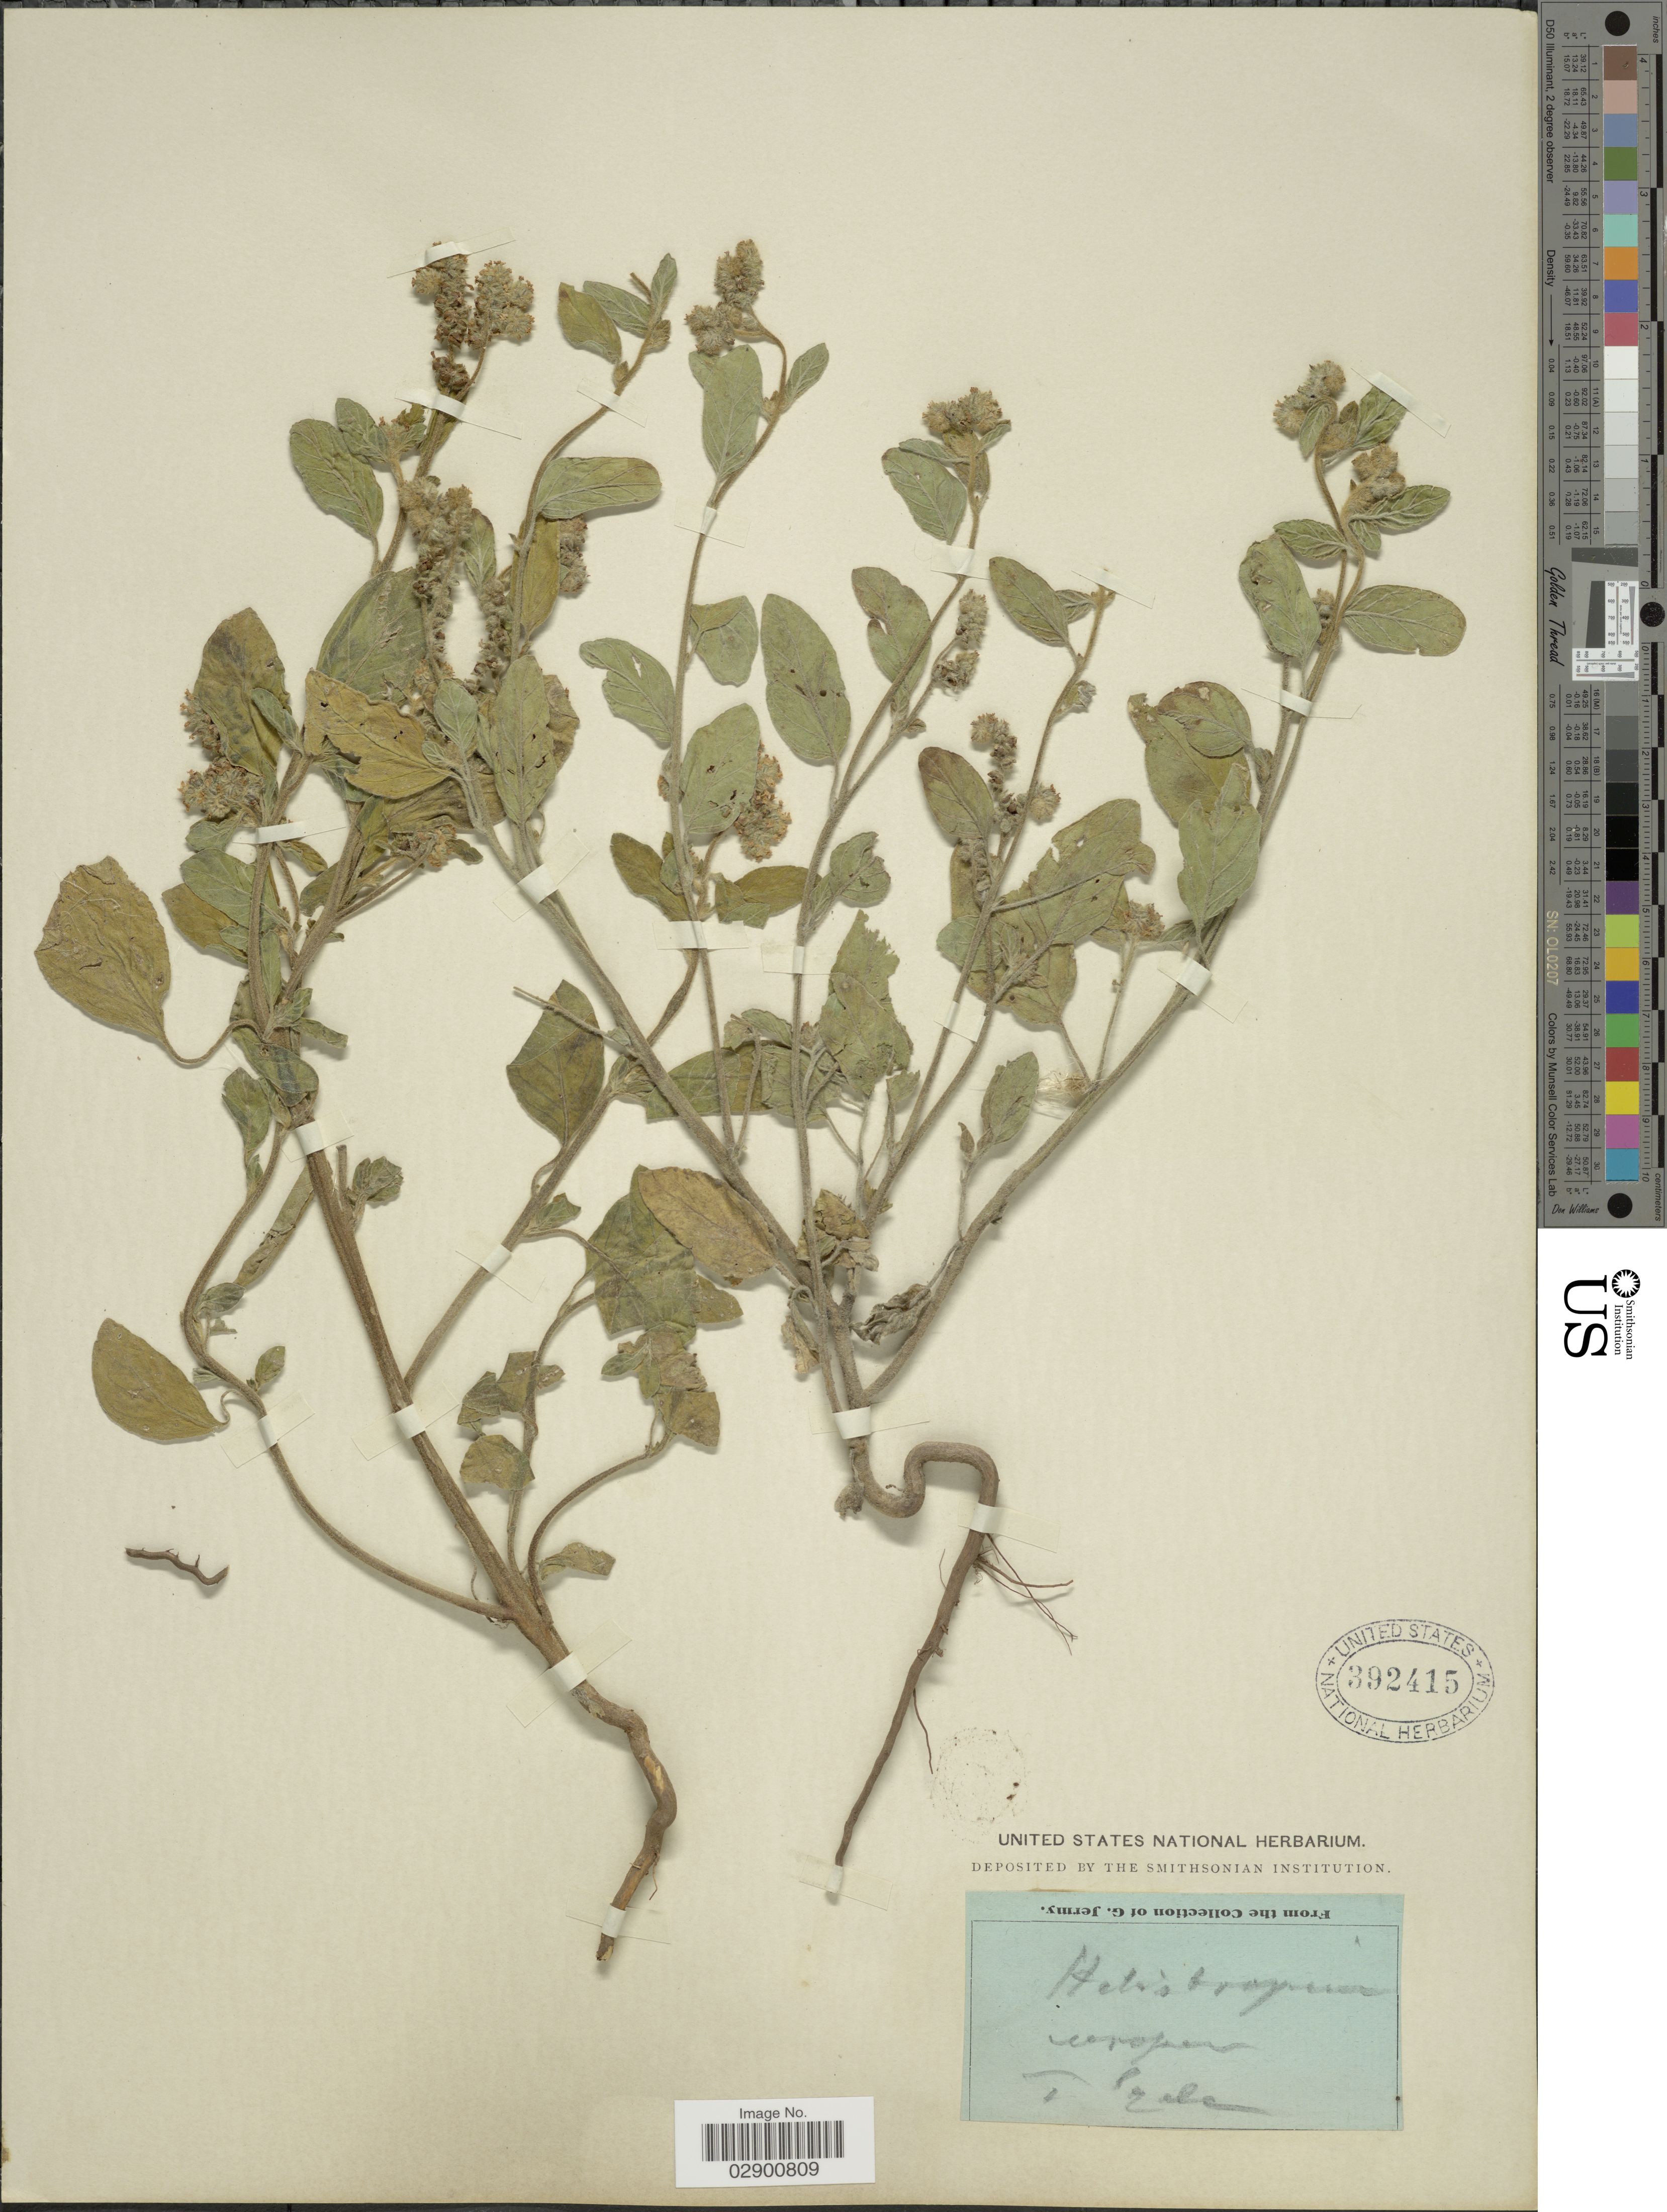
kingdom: Plantae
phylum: Tracheophyta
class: Magnoliopsida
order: Boraginales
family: Heliotropiaceae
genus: Heliotropium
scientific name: Heliotropium europaeum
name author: L.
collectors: G. Jermy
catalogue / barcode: US 392415